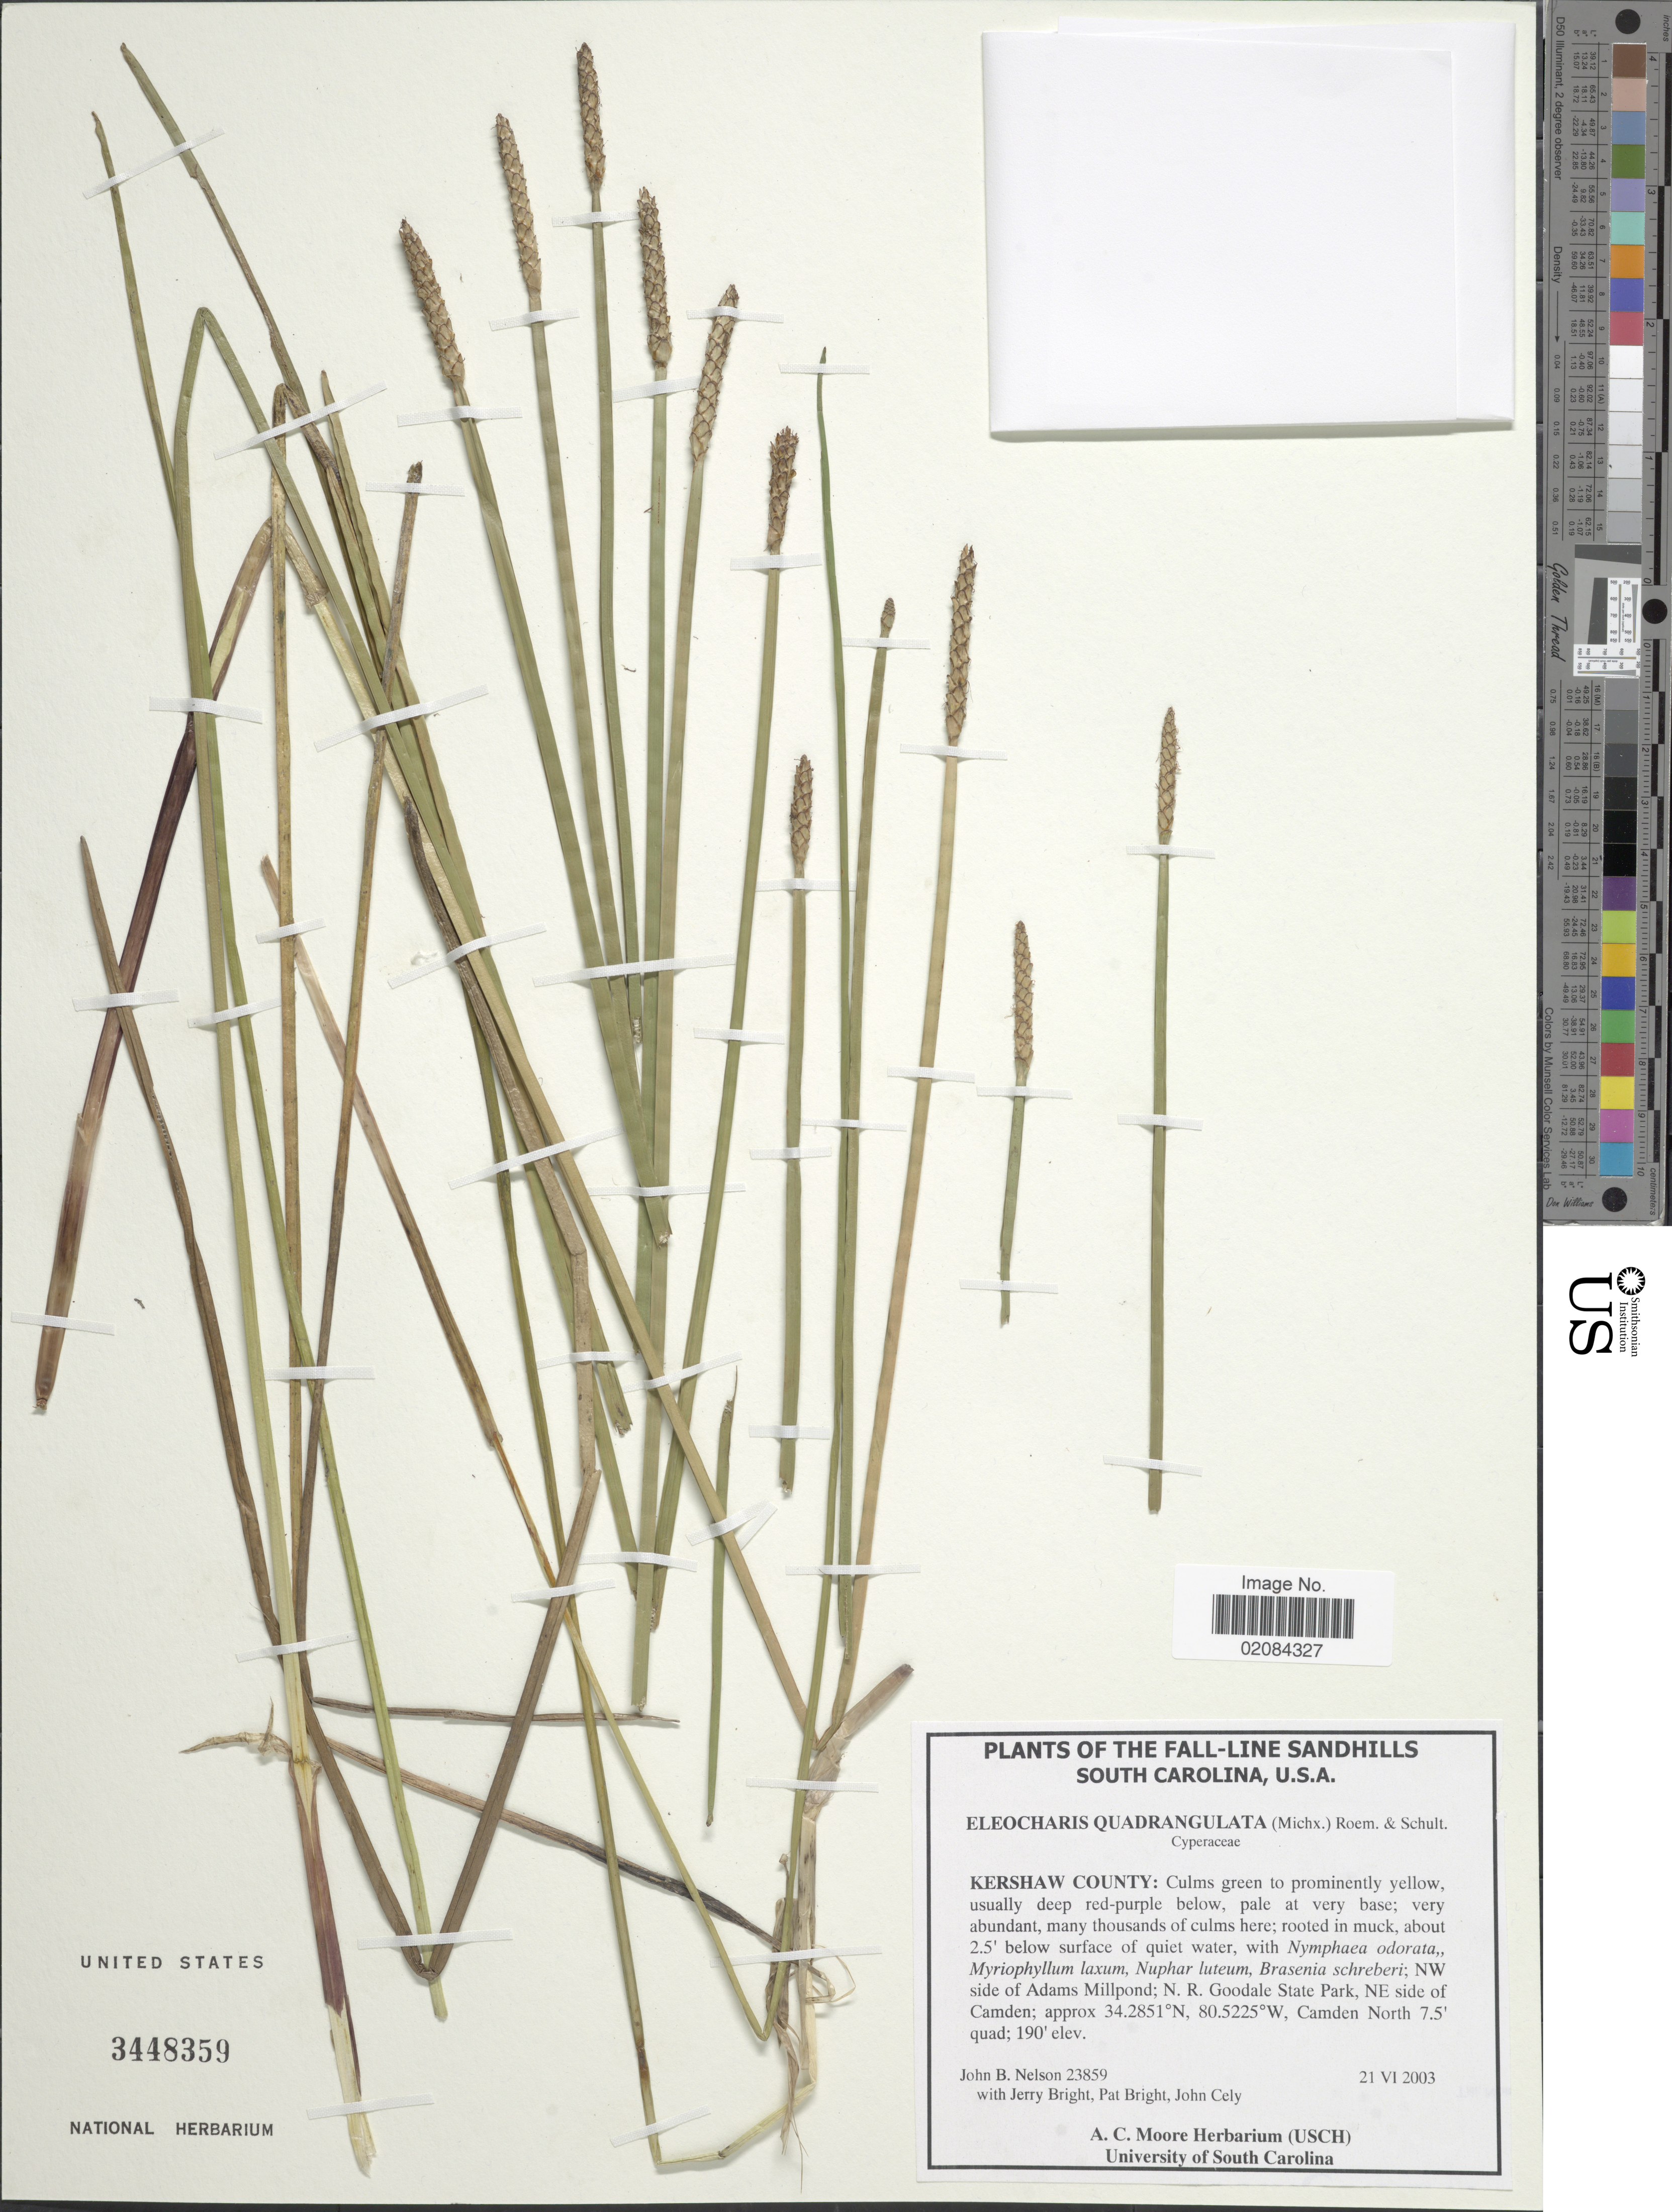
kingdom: Plantae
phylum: Tracheophyta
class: Liliopsida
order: Poales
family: Cyperaceae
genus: Eleocharis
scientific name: Eleocharis quadrangulata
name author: (Michx.) Roem. & Schult.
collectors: J. Nelson, J. Bright, P. Bright & J. Cely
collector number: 23859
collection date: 2003-06-21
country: United States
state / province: South Carolina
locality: Fall-Line Sandhills, South Carolina, U.S.A Kershaw County, NW side of Adams Miilpond ; N.R. Goodlae State Park, NE side of Camden. Camden North.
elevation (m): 58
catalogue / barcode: US 3448359